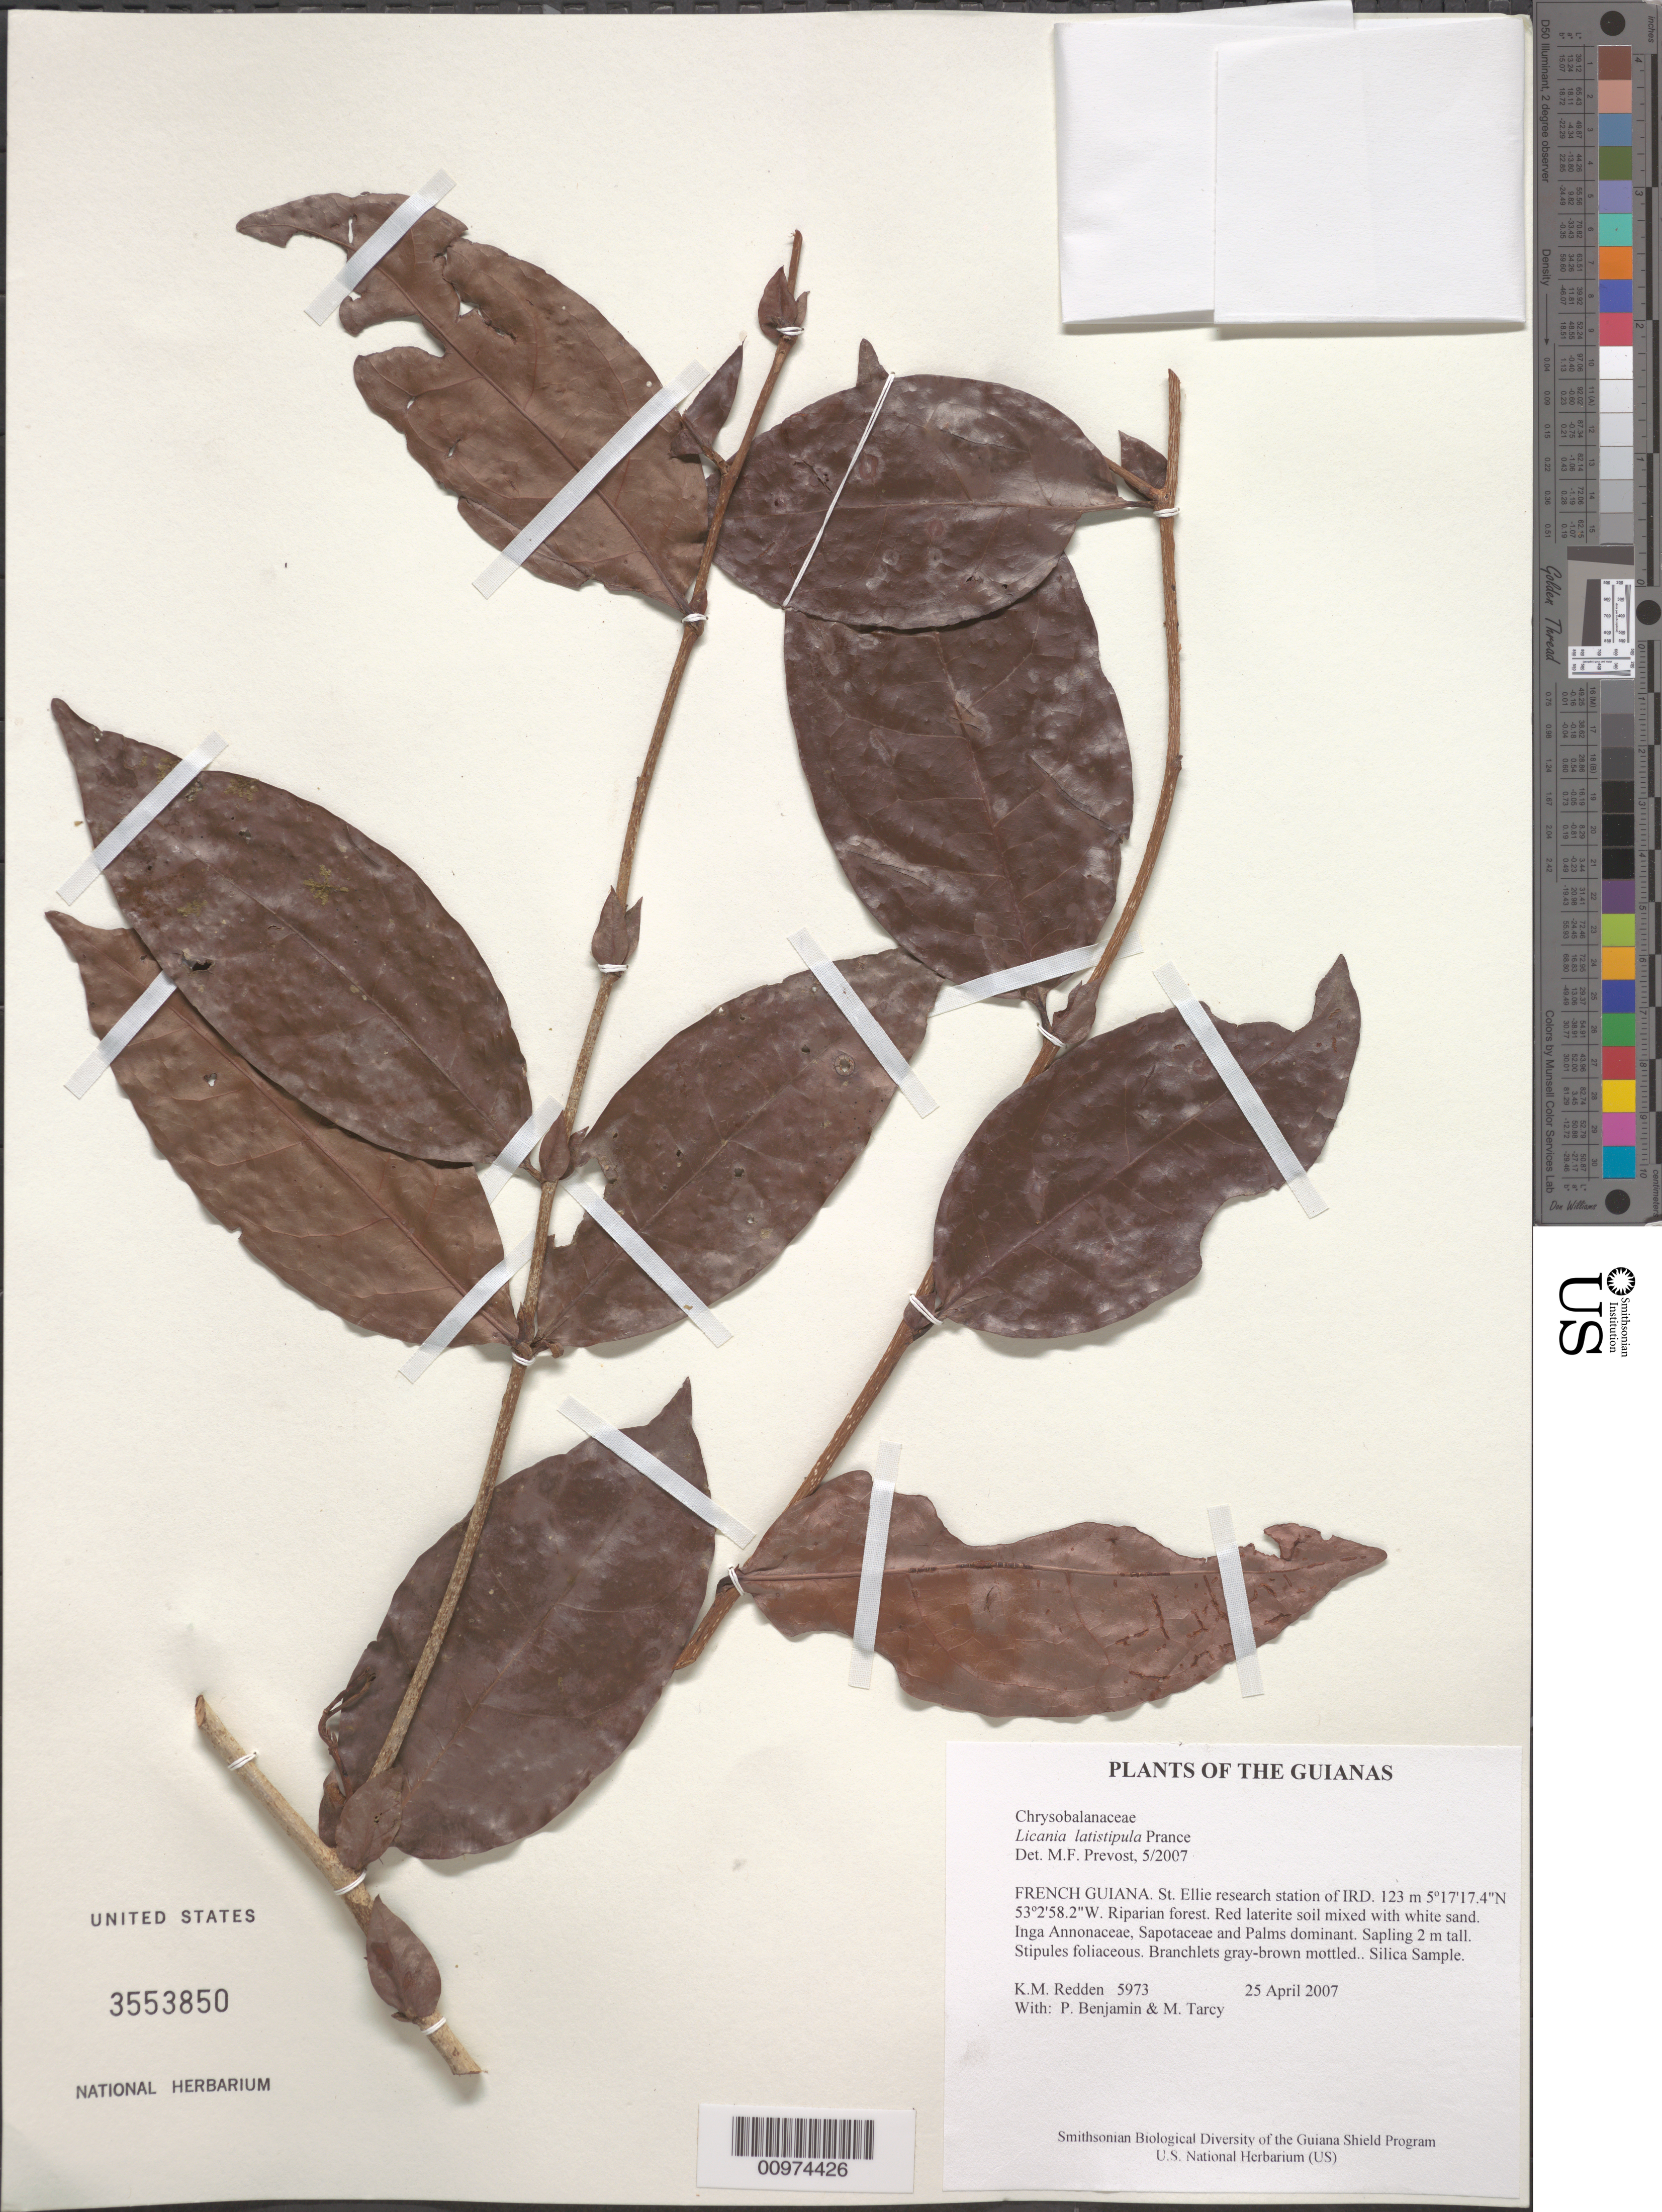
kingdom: Plantae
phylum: Tracheophyta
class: Magnoliopsida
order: Malpighiales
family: Chrysobalanaceae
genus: Hymenopus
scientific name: Hymenopus latistipulus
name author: (Prance) Sothers & Prance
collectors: K. M. Redden, P. Benjamin & M. Tarcy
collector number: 5973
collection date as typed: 25 April 2007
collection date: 2007-04-25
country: French Guiana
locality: St. Elie research station of IRD.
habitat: Riparian forest. Red laterite soil mixed with white sand. Inga, Annonaceae, Sapotaceae and palms dominant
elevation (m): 123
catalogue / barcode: US 3553850